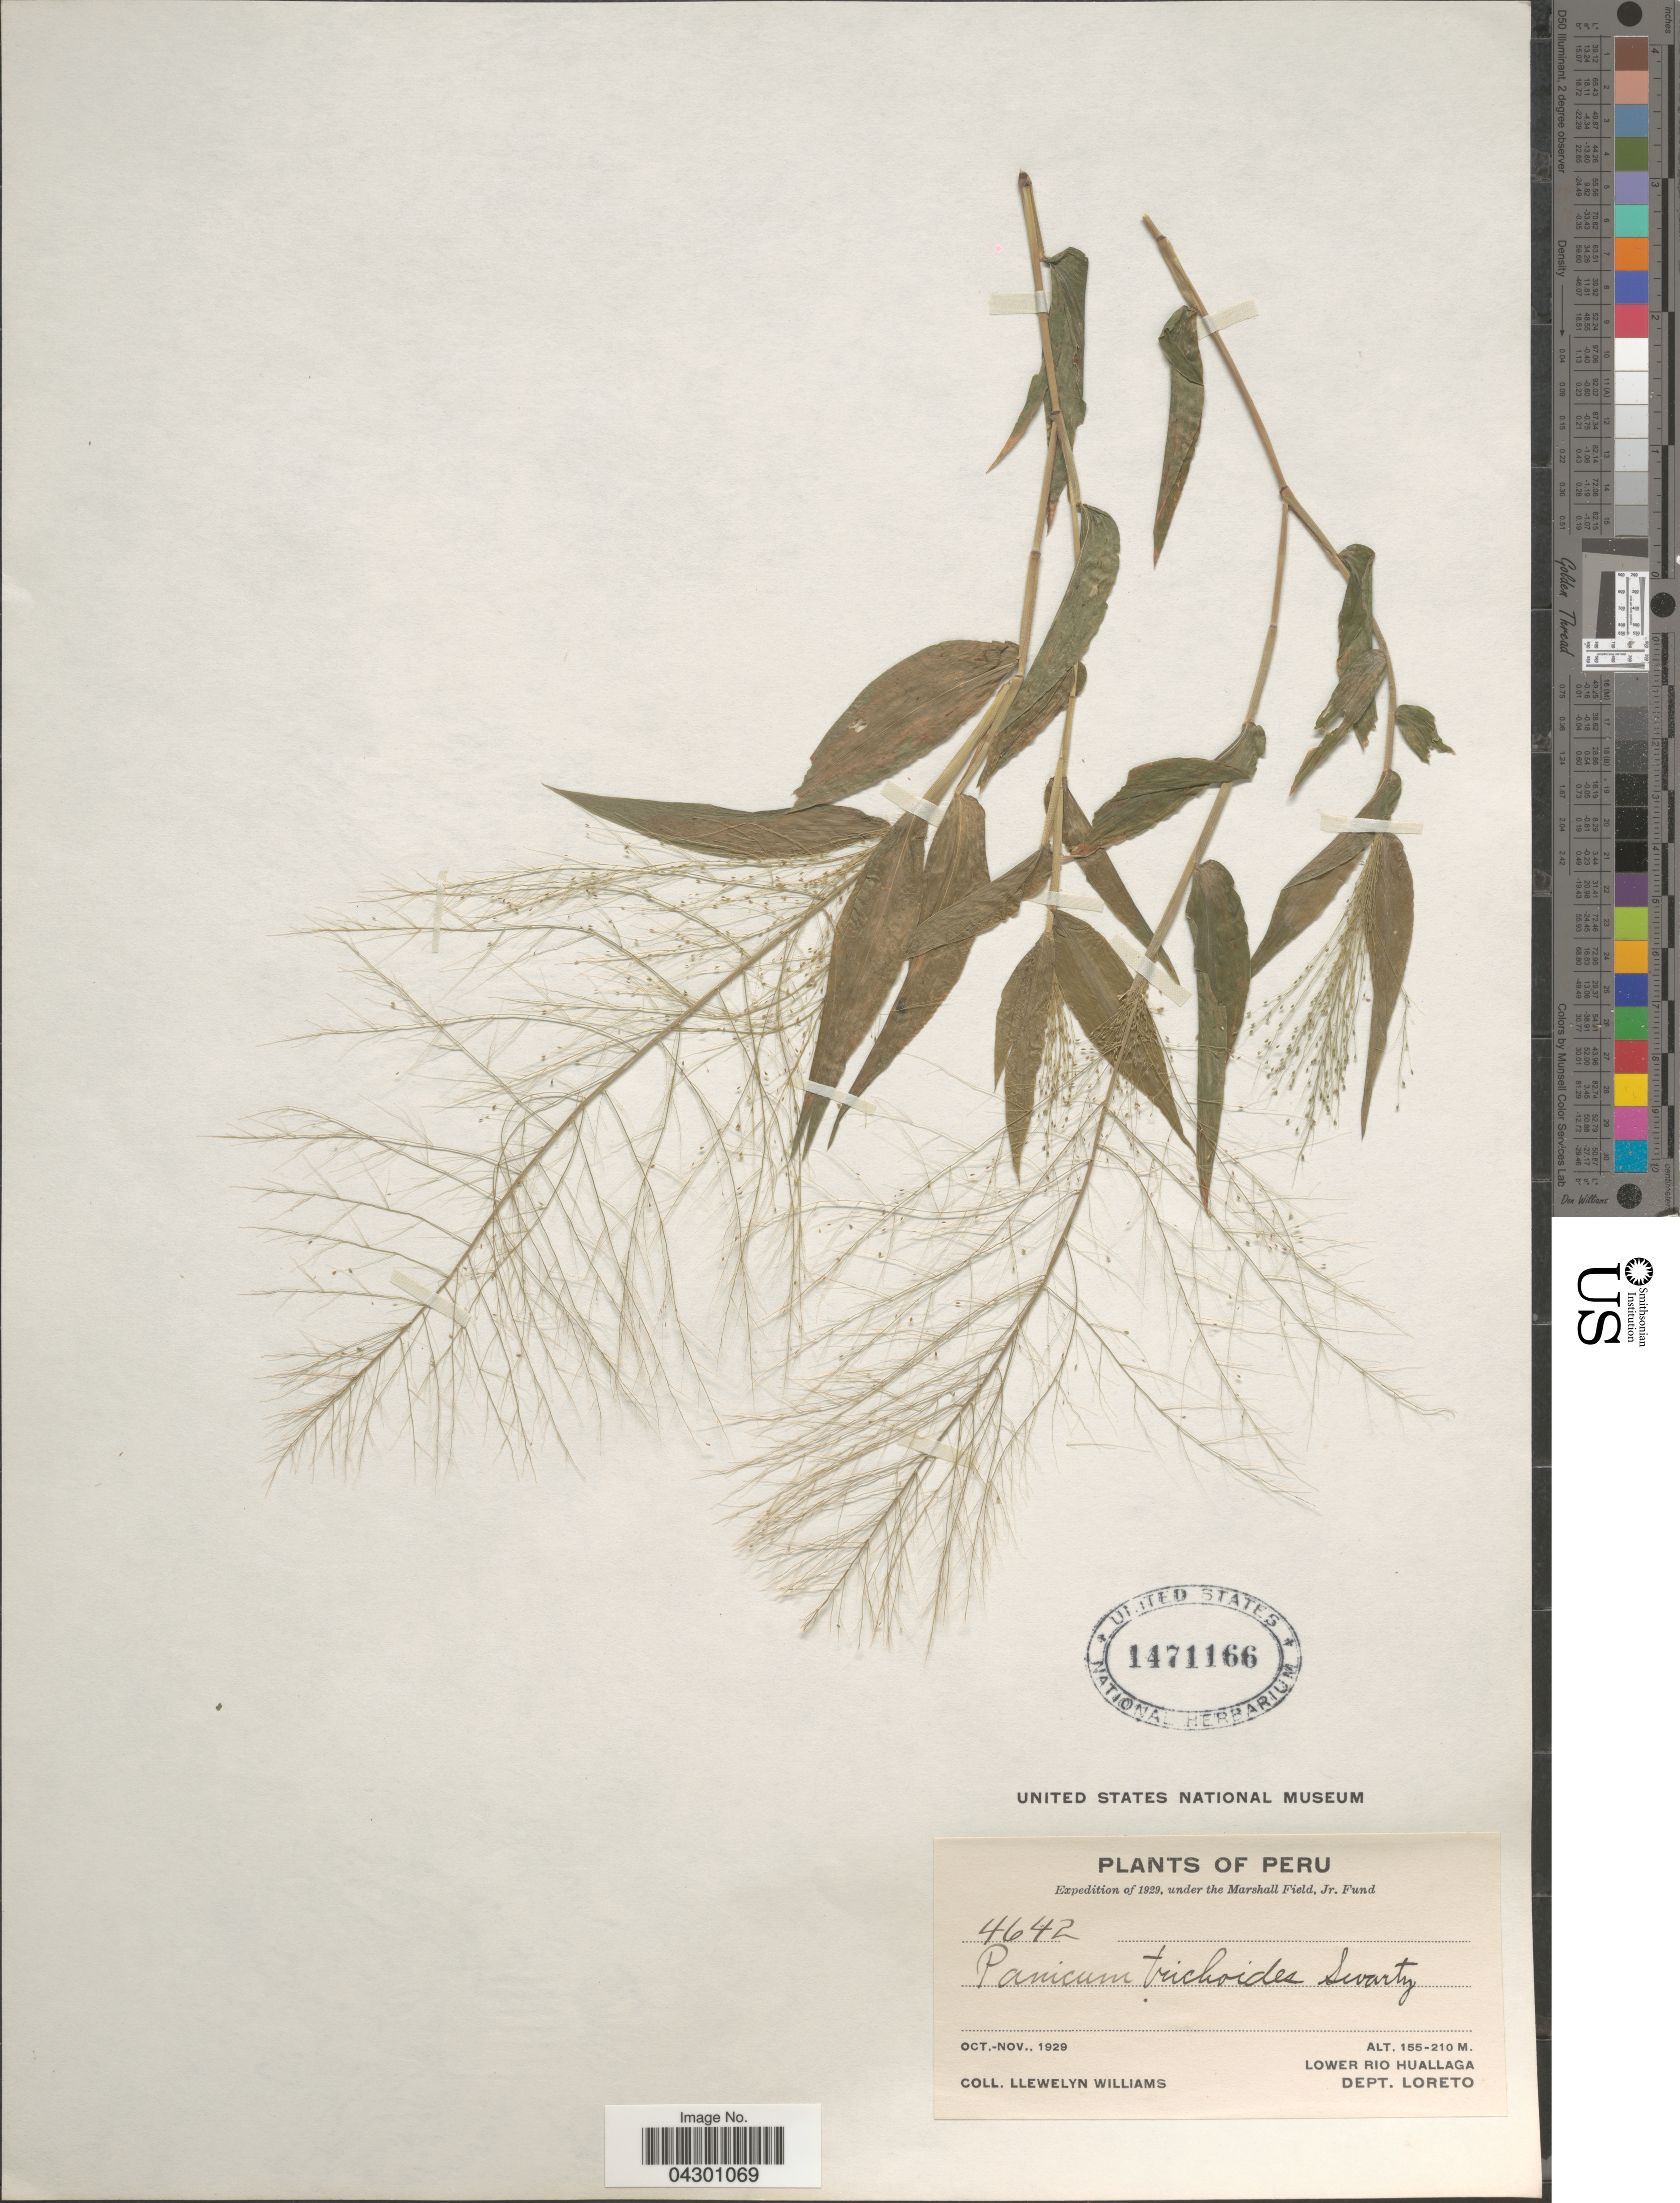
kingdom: Plantae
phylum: Tracheophyta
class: Liliopsida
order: Poales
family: Poaceae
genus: Panicum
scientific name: Panicum trichoides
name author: Sw.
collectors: Ll. Williams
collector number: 4642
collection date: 1929-10/1929-11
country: Peru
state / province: Loreto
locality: Expedition of 1929. Lower Rio Huallaga. Dept. Loreto.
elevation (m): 155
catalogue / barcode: US 1471166